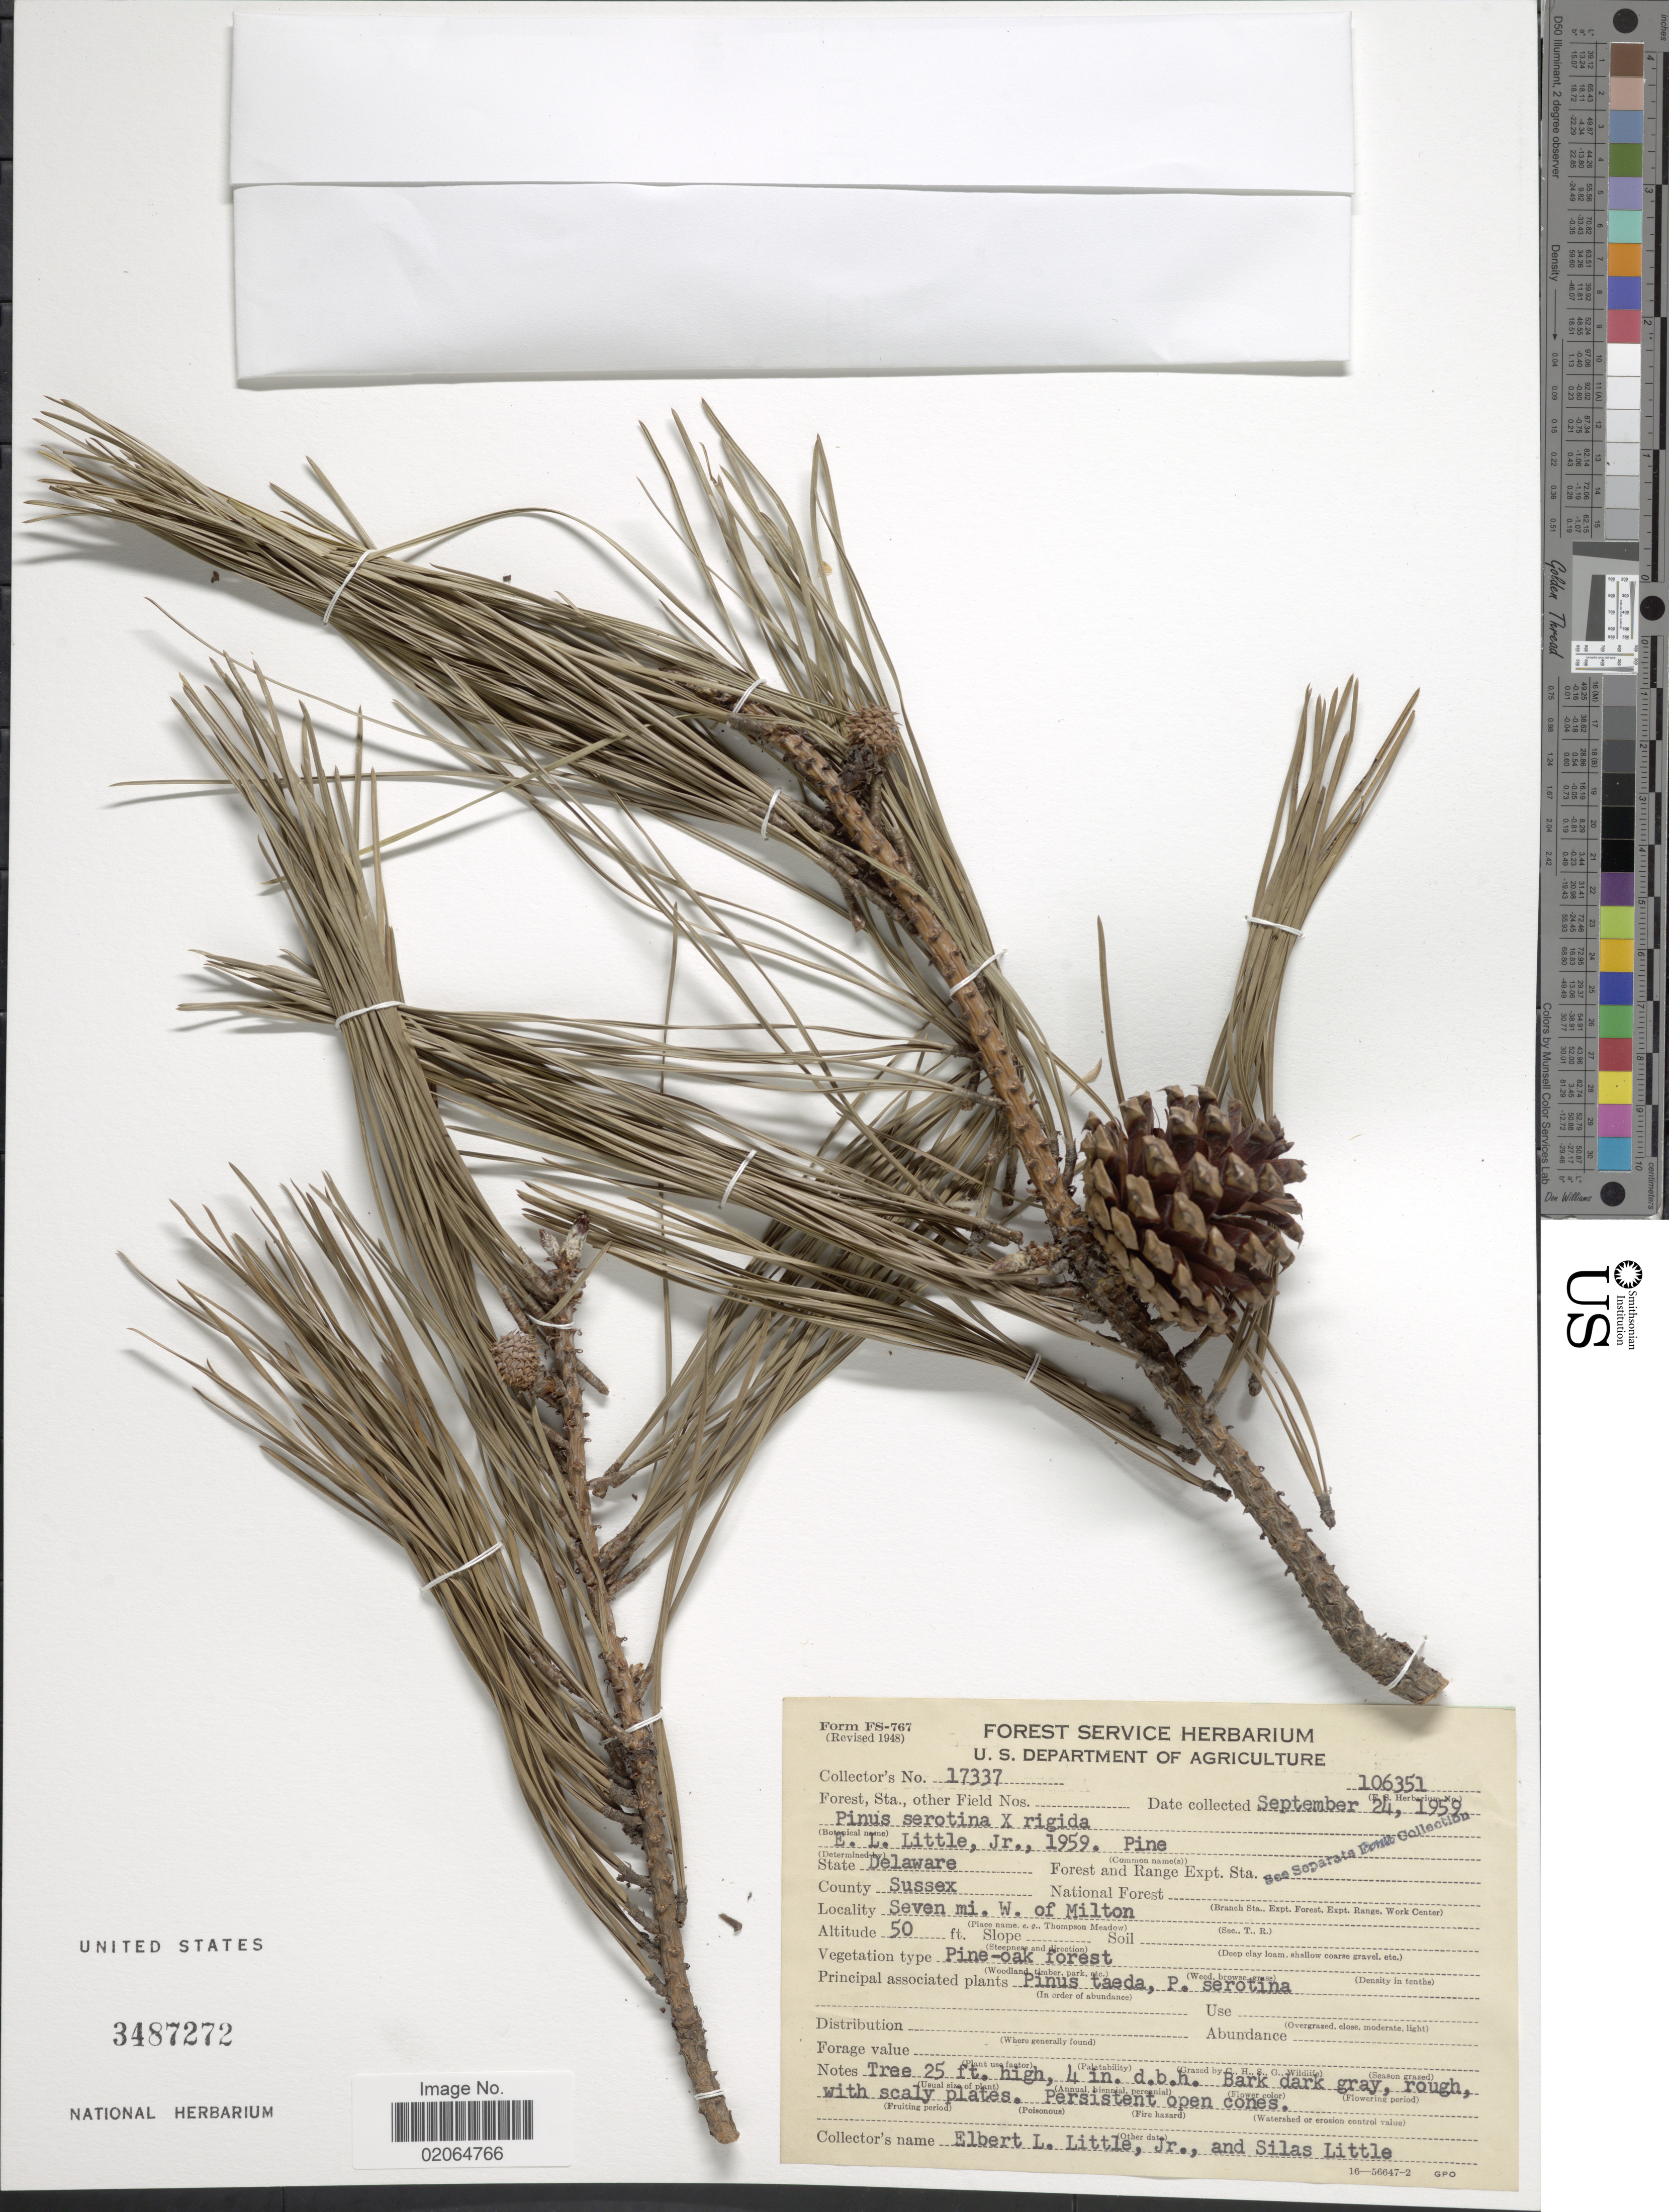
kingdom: Plantae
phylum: Tracheophyta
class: Pinopsida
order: Pinales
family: Pinaceae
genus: Pinus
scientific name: Pinus serotina x P. rigida Mill.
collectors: E. L. Little & S. Little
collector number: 17337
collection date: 1959-09-24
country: United States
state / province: Delaware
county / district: Sussex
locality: County Sussex, Seven mi. W. of Milton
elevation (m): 15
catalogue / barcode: US 3487272